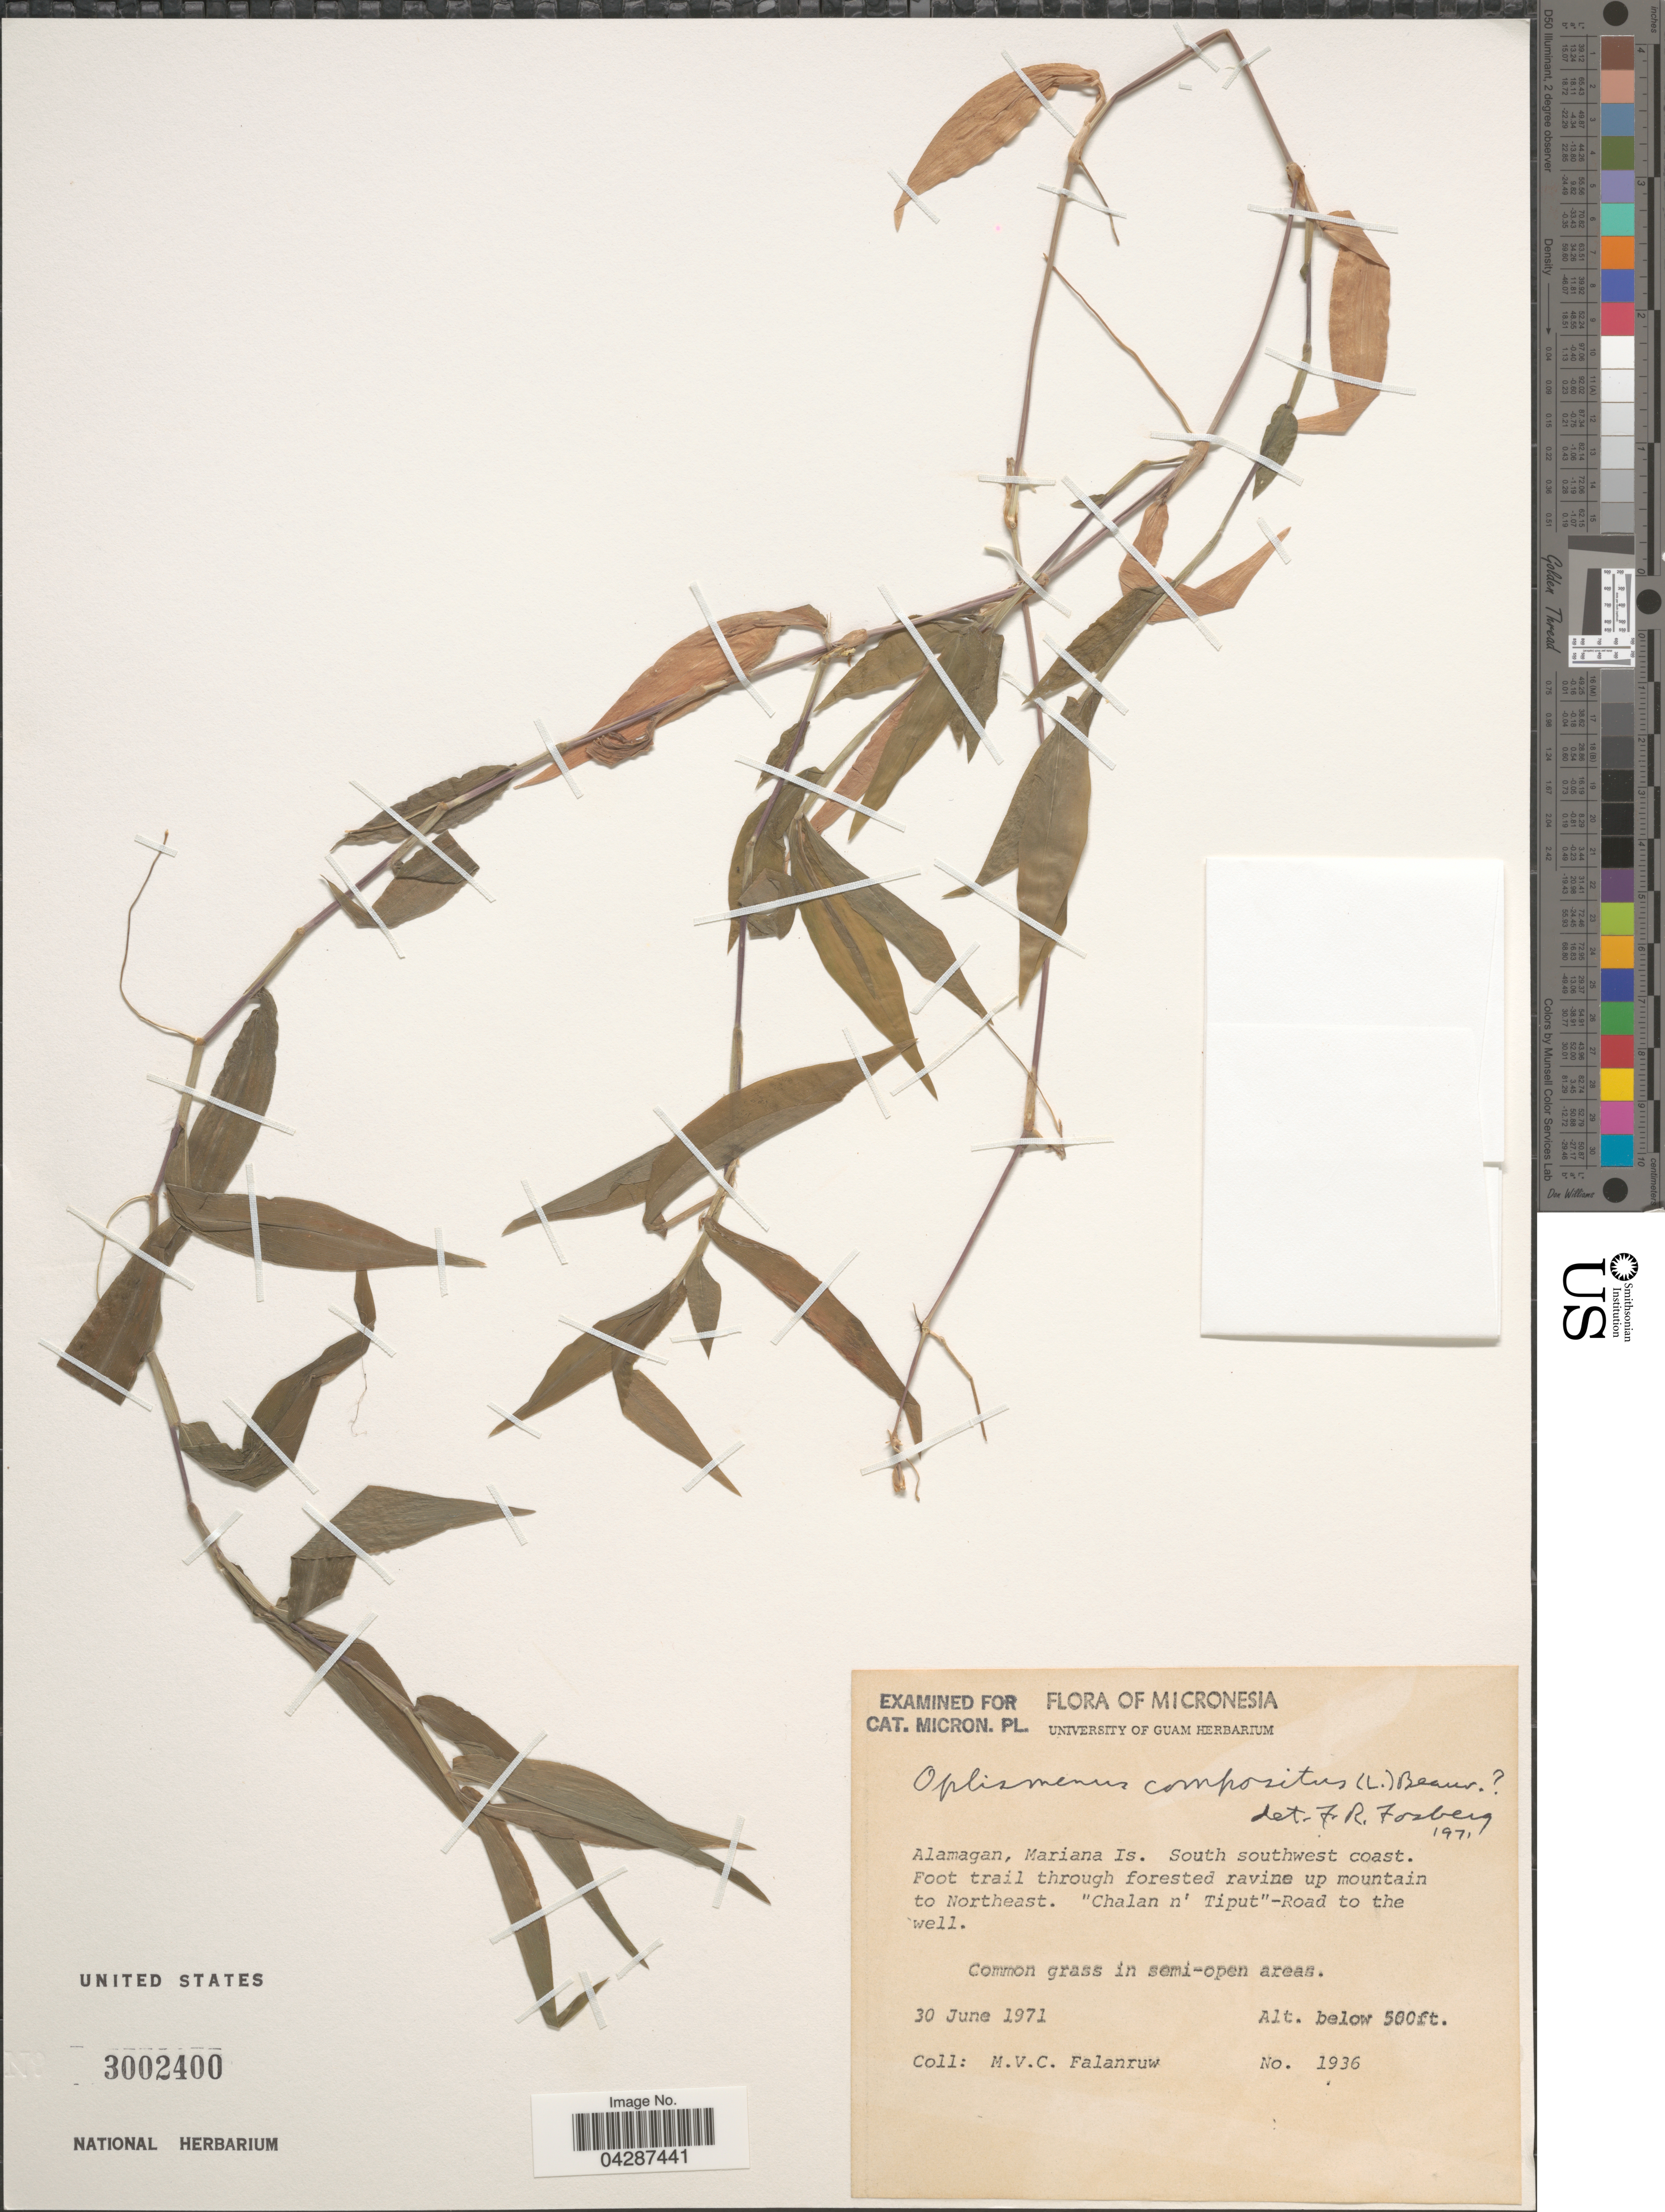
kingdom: Plantae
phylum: Tracheophyta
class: Liliopsida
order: Poales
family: Poaceae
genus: Oplismenus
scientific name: Oplismenus compositus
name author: (L.) P. Beauv.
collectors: M. V. Falanruw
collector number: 1936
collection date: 1971-06-30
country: Northern Mariana Islands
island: Alamagan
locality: Alamagan, Mariana Is. South southwest coast, Foot trail through forested ravine up mountain to Northeast. "Cha;an n' Tiput"-Road to the well.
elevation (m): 152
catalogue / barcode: US 3002400